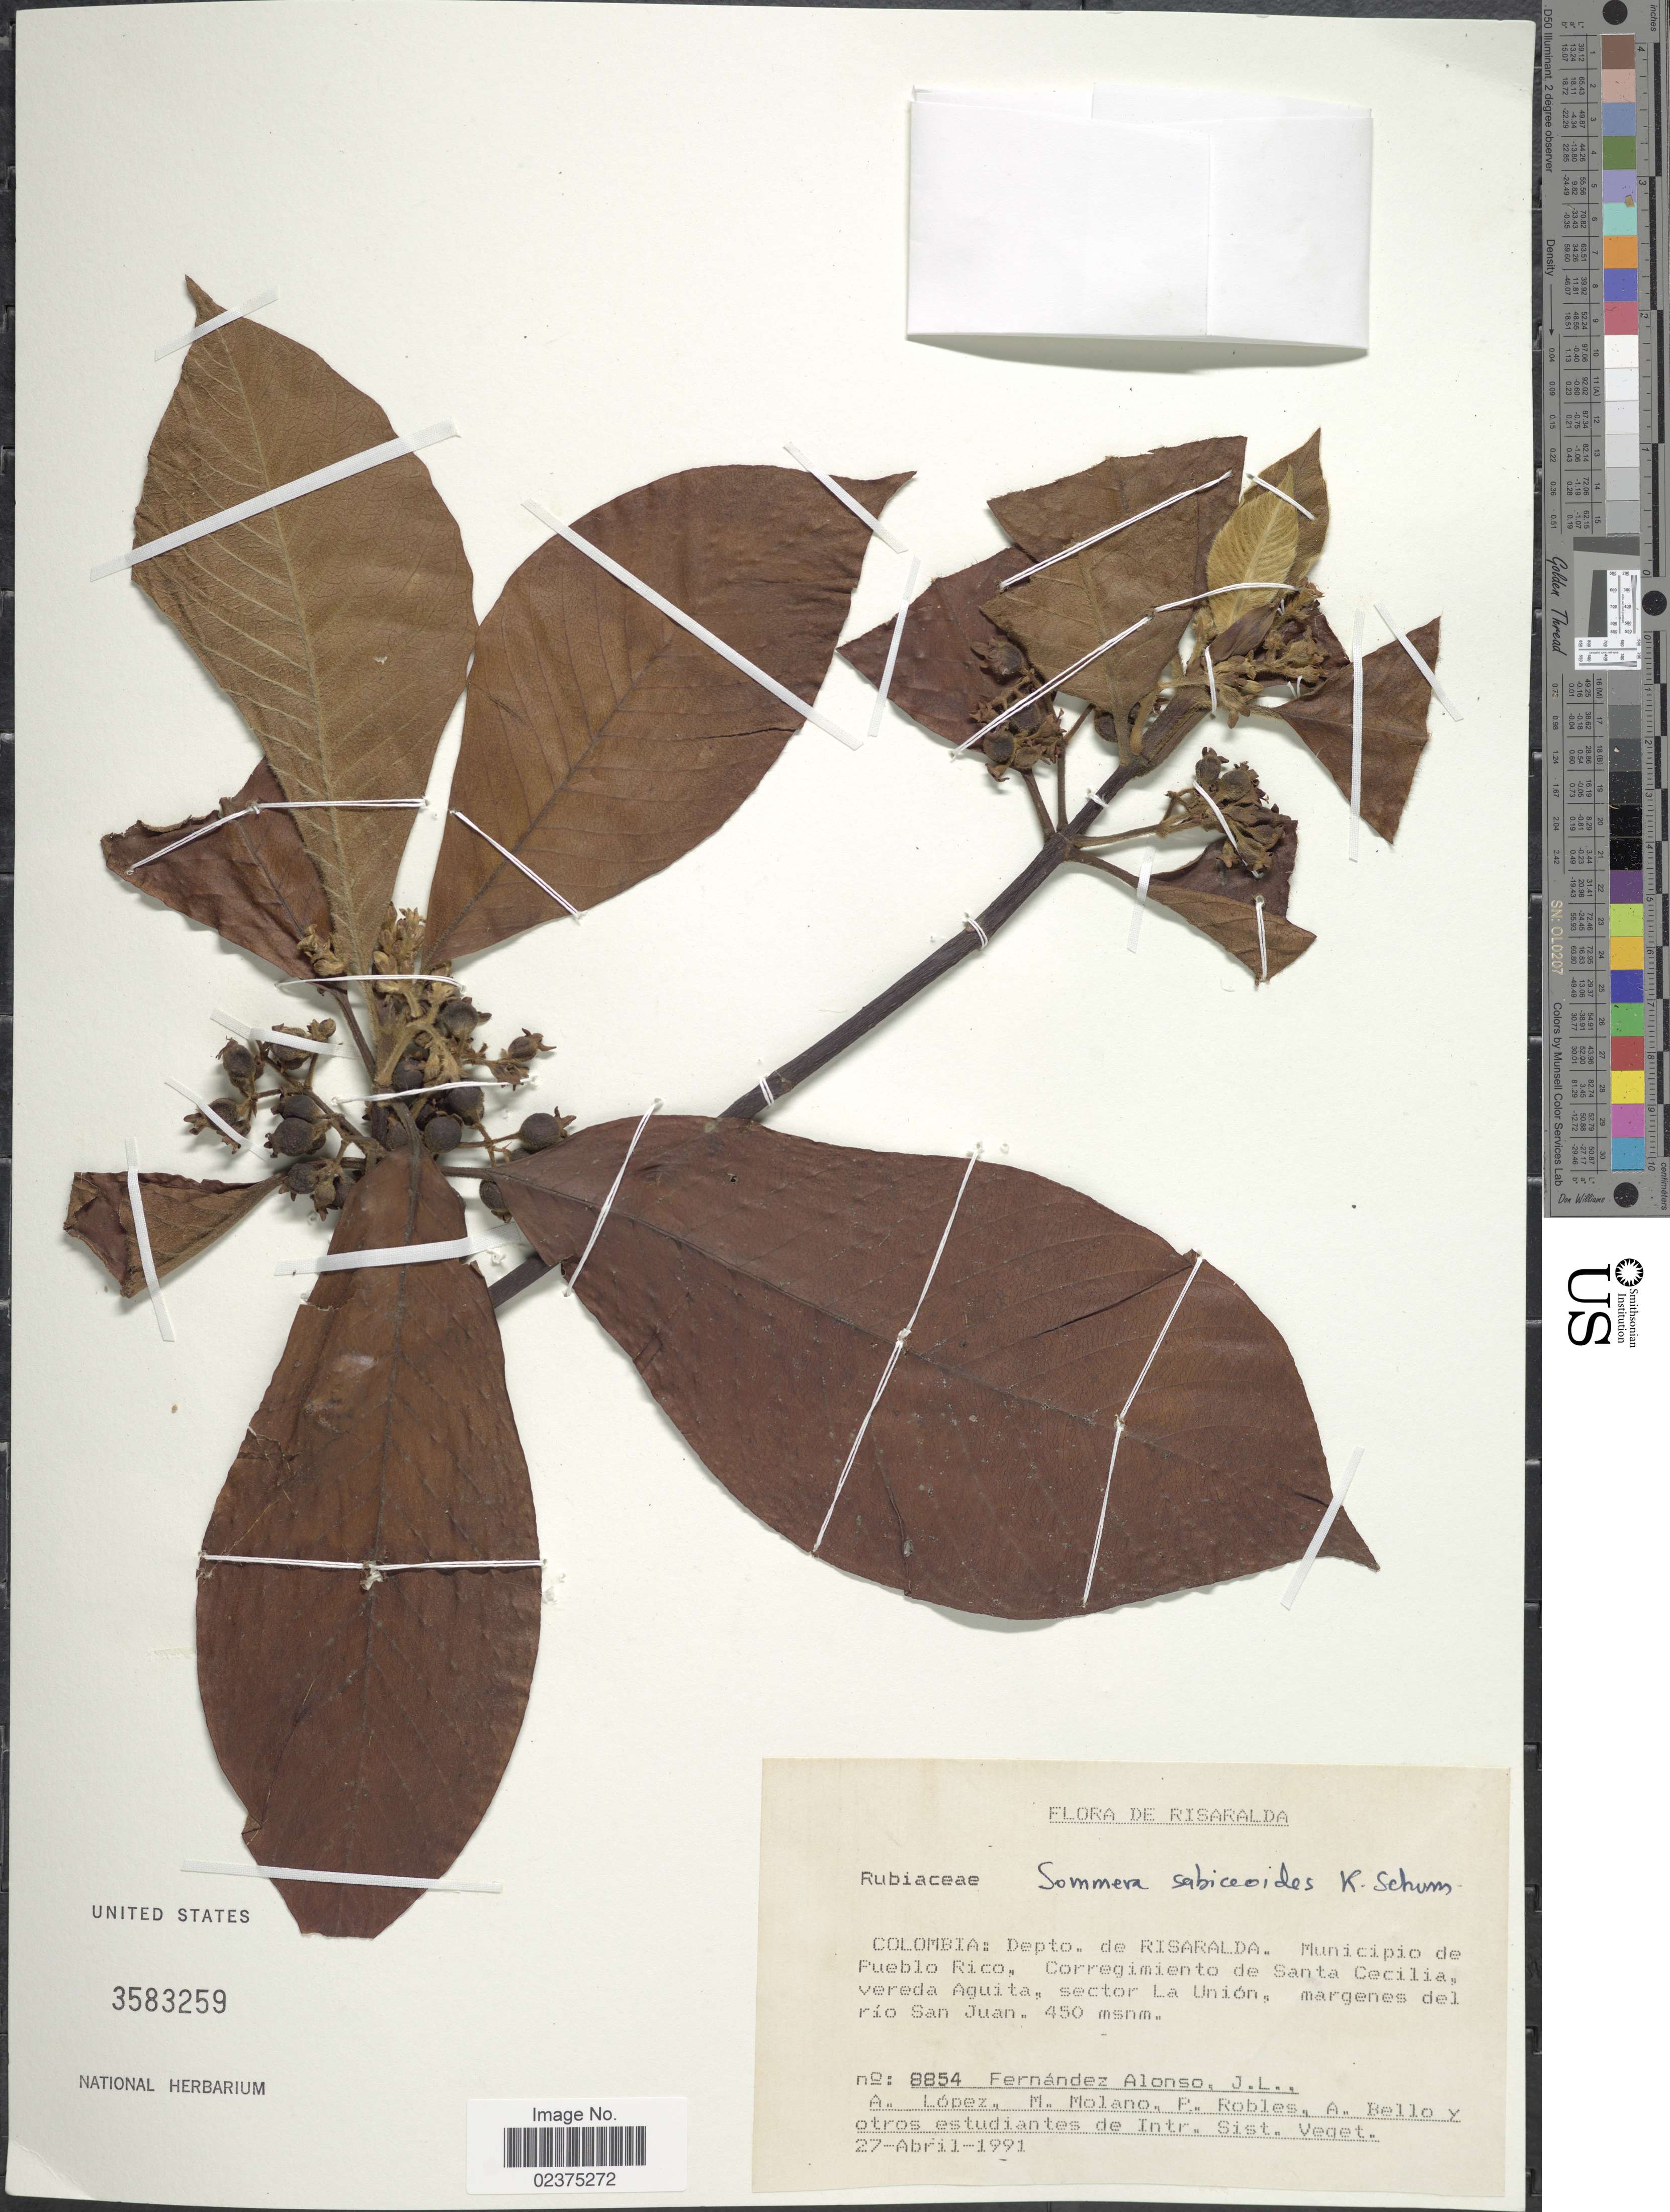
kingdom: Plantae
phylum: Tracheophyta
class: Magnoliopsida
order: Gentianales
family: Rubiaceae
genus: Sommera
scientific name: Sommera sabiceoides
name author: K. Schum.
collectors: J. L. Fernández-Alonso, A. López, M. Molano, P. Robles & et al.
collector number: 8854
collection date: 1991-04-27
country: Colombia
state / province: Risaralda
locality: Depto. de Risaralda. Municipio d Pueblo Rico, Corregimiento de Santa Cecilia, vereda Aguita, sector La Unión, margenes del río San Juan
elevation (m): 450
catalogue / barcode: US 3583259